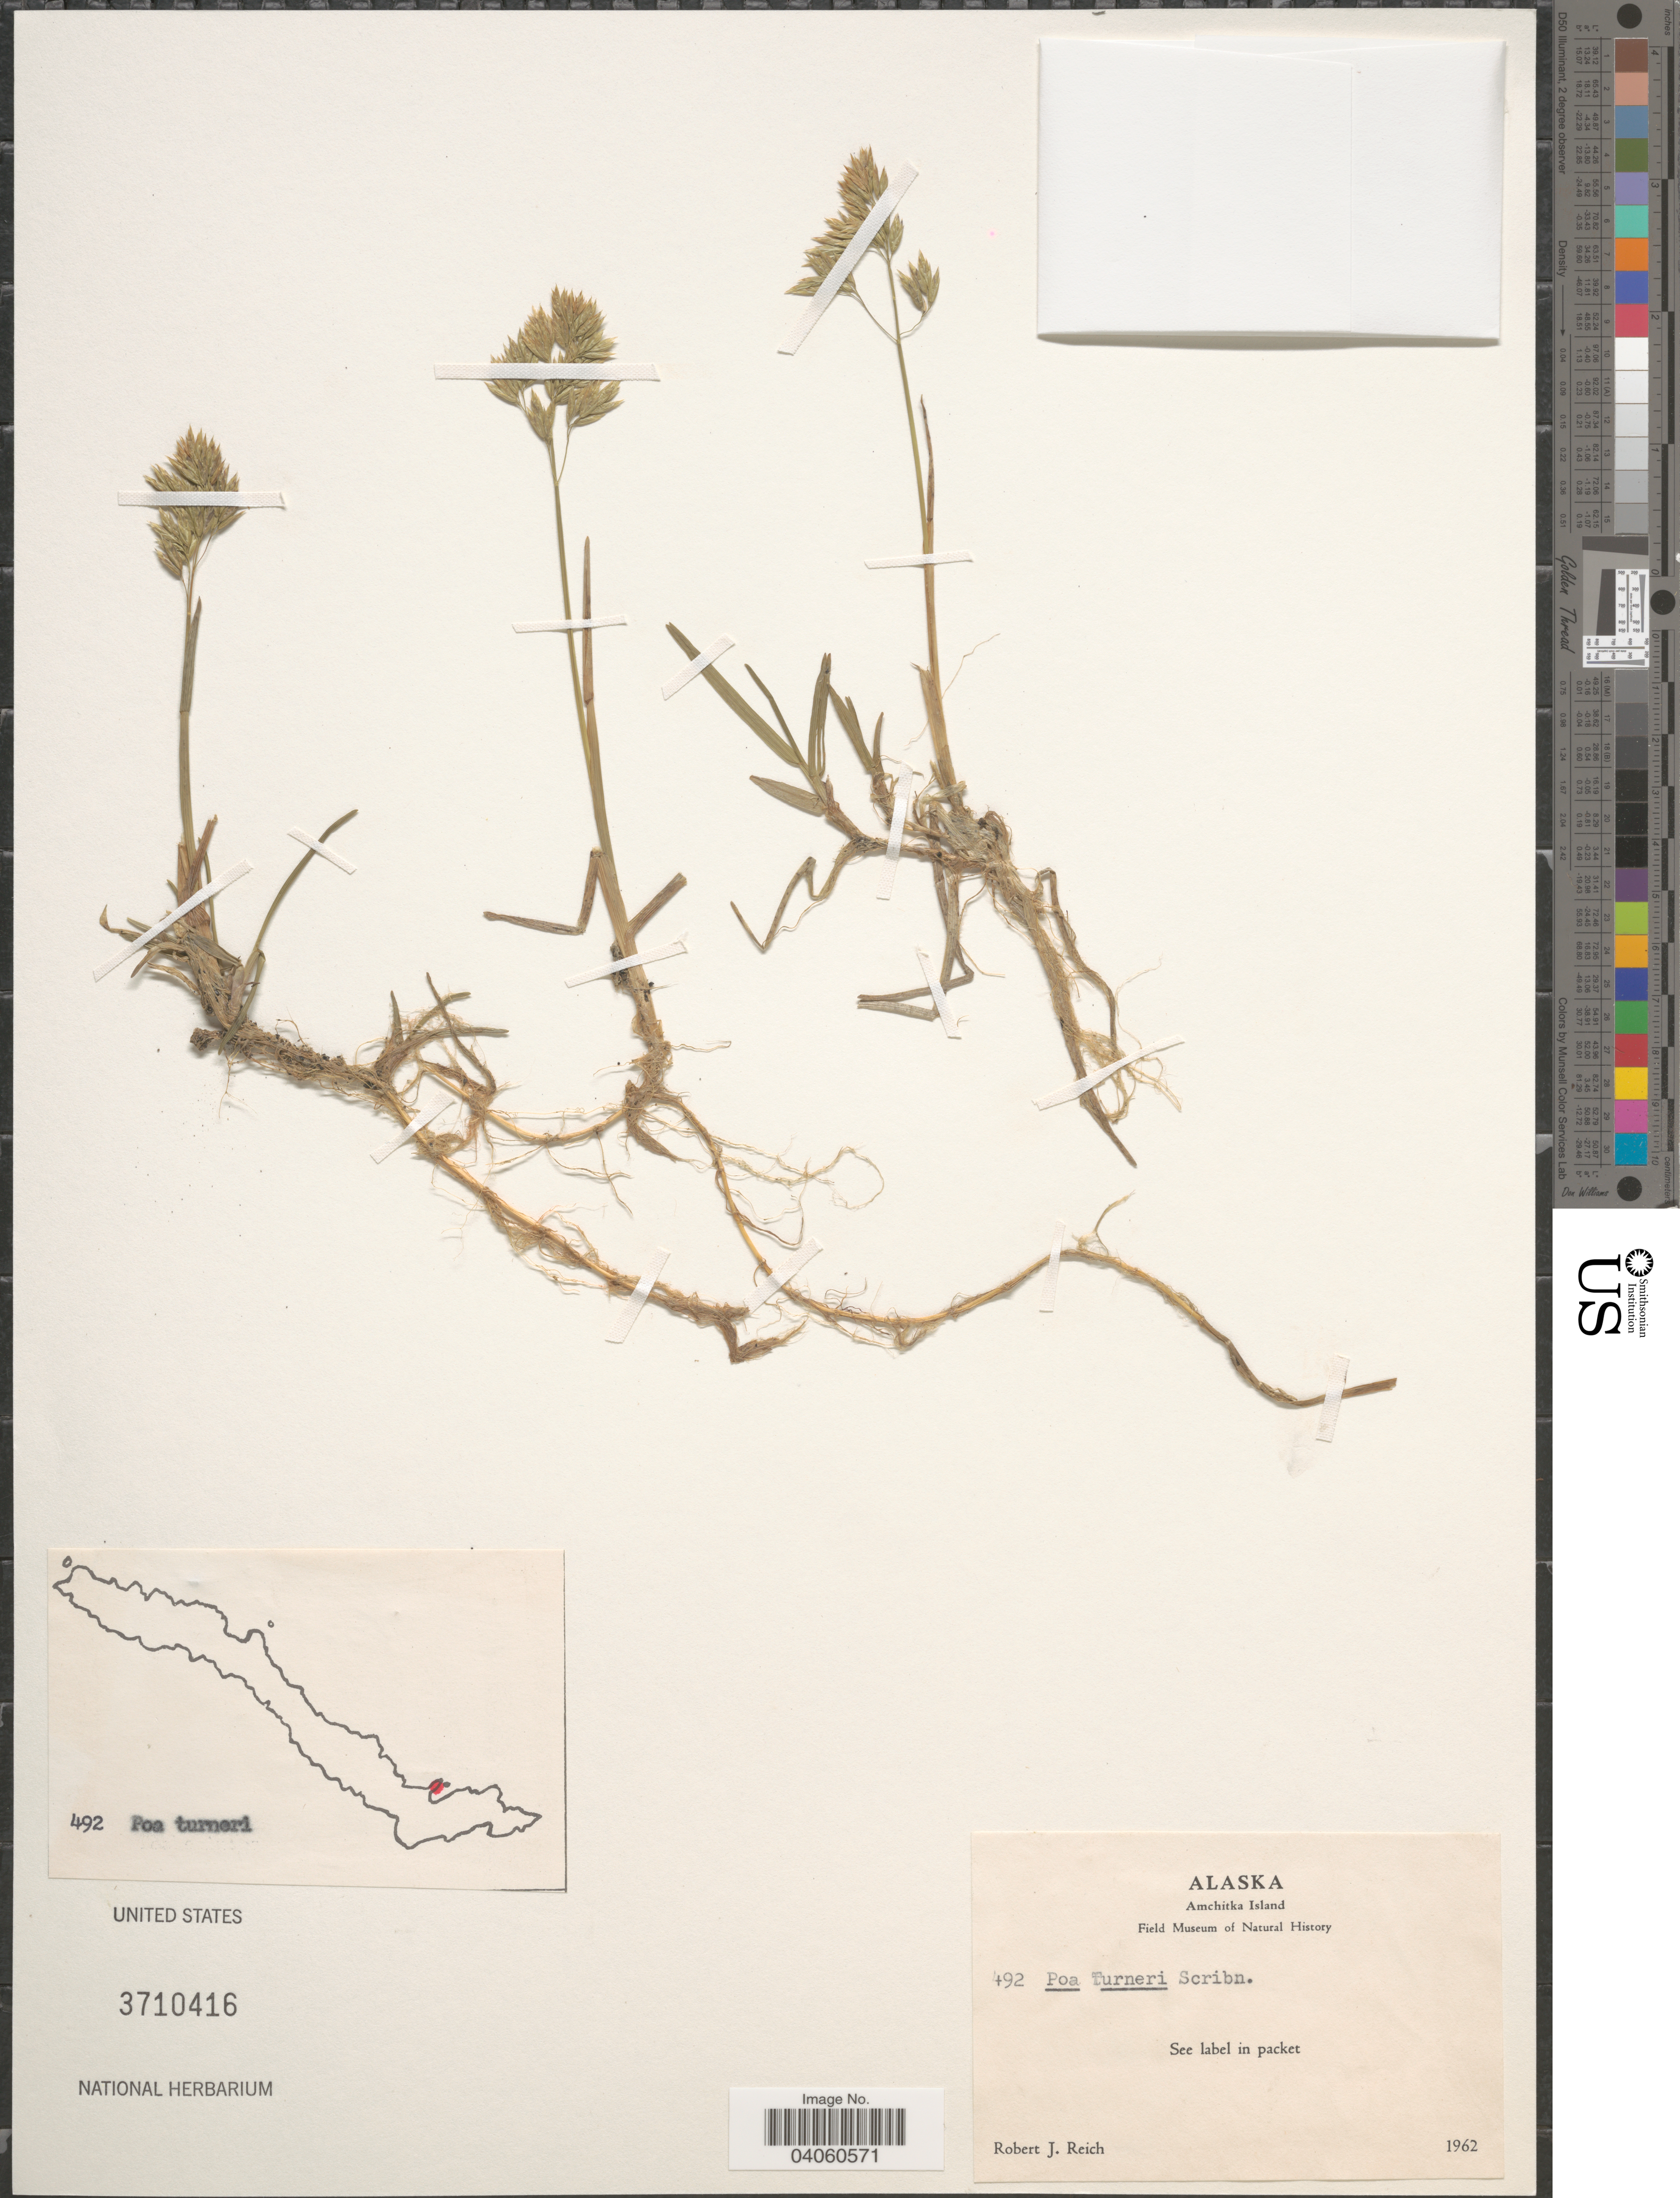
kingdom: Plantae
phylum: Tracheophyta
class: Liliopsida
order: Poales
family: Poaceae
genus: Poa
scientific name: Poa macrocalyx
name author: Trautv. & C.A. Mey.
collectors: R. Reich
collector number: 492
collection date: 1962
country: United States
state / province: Alaska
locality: Amchitka Island.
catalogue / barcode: US 3710416